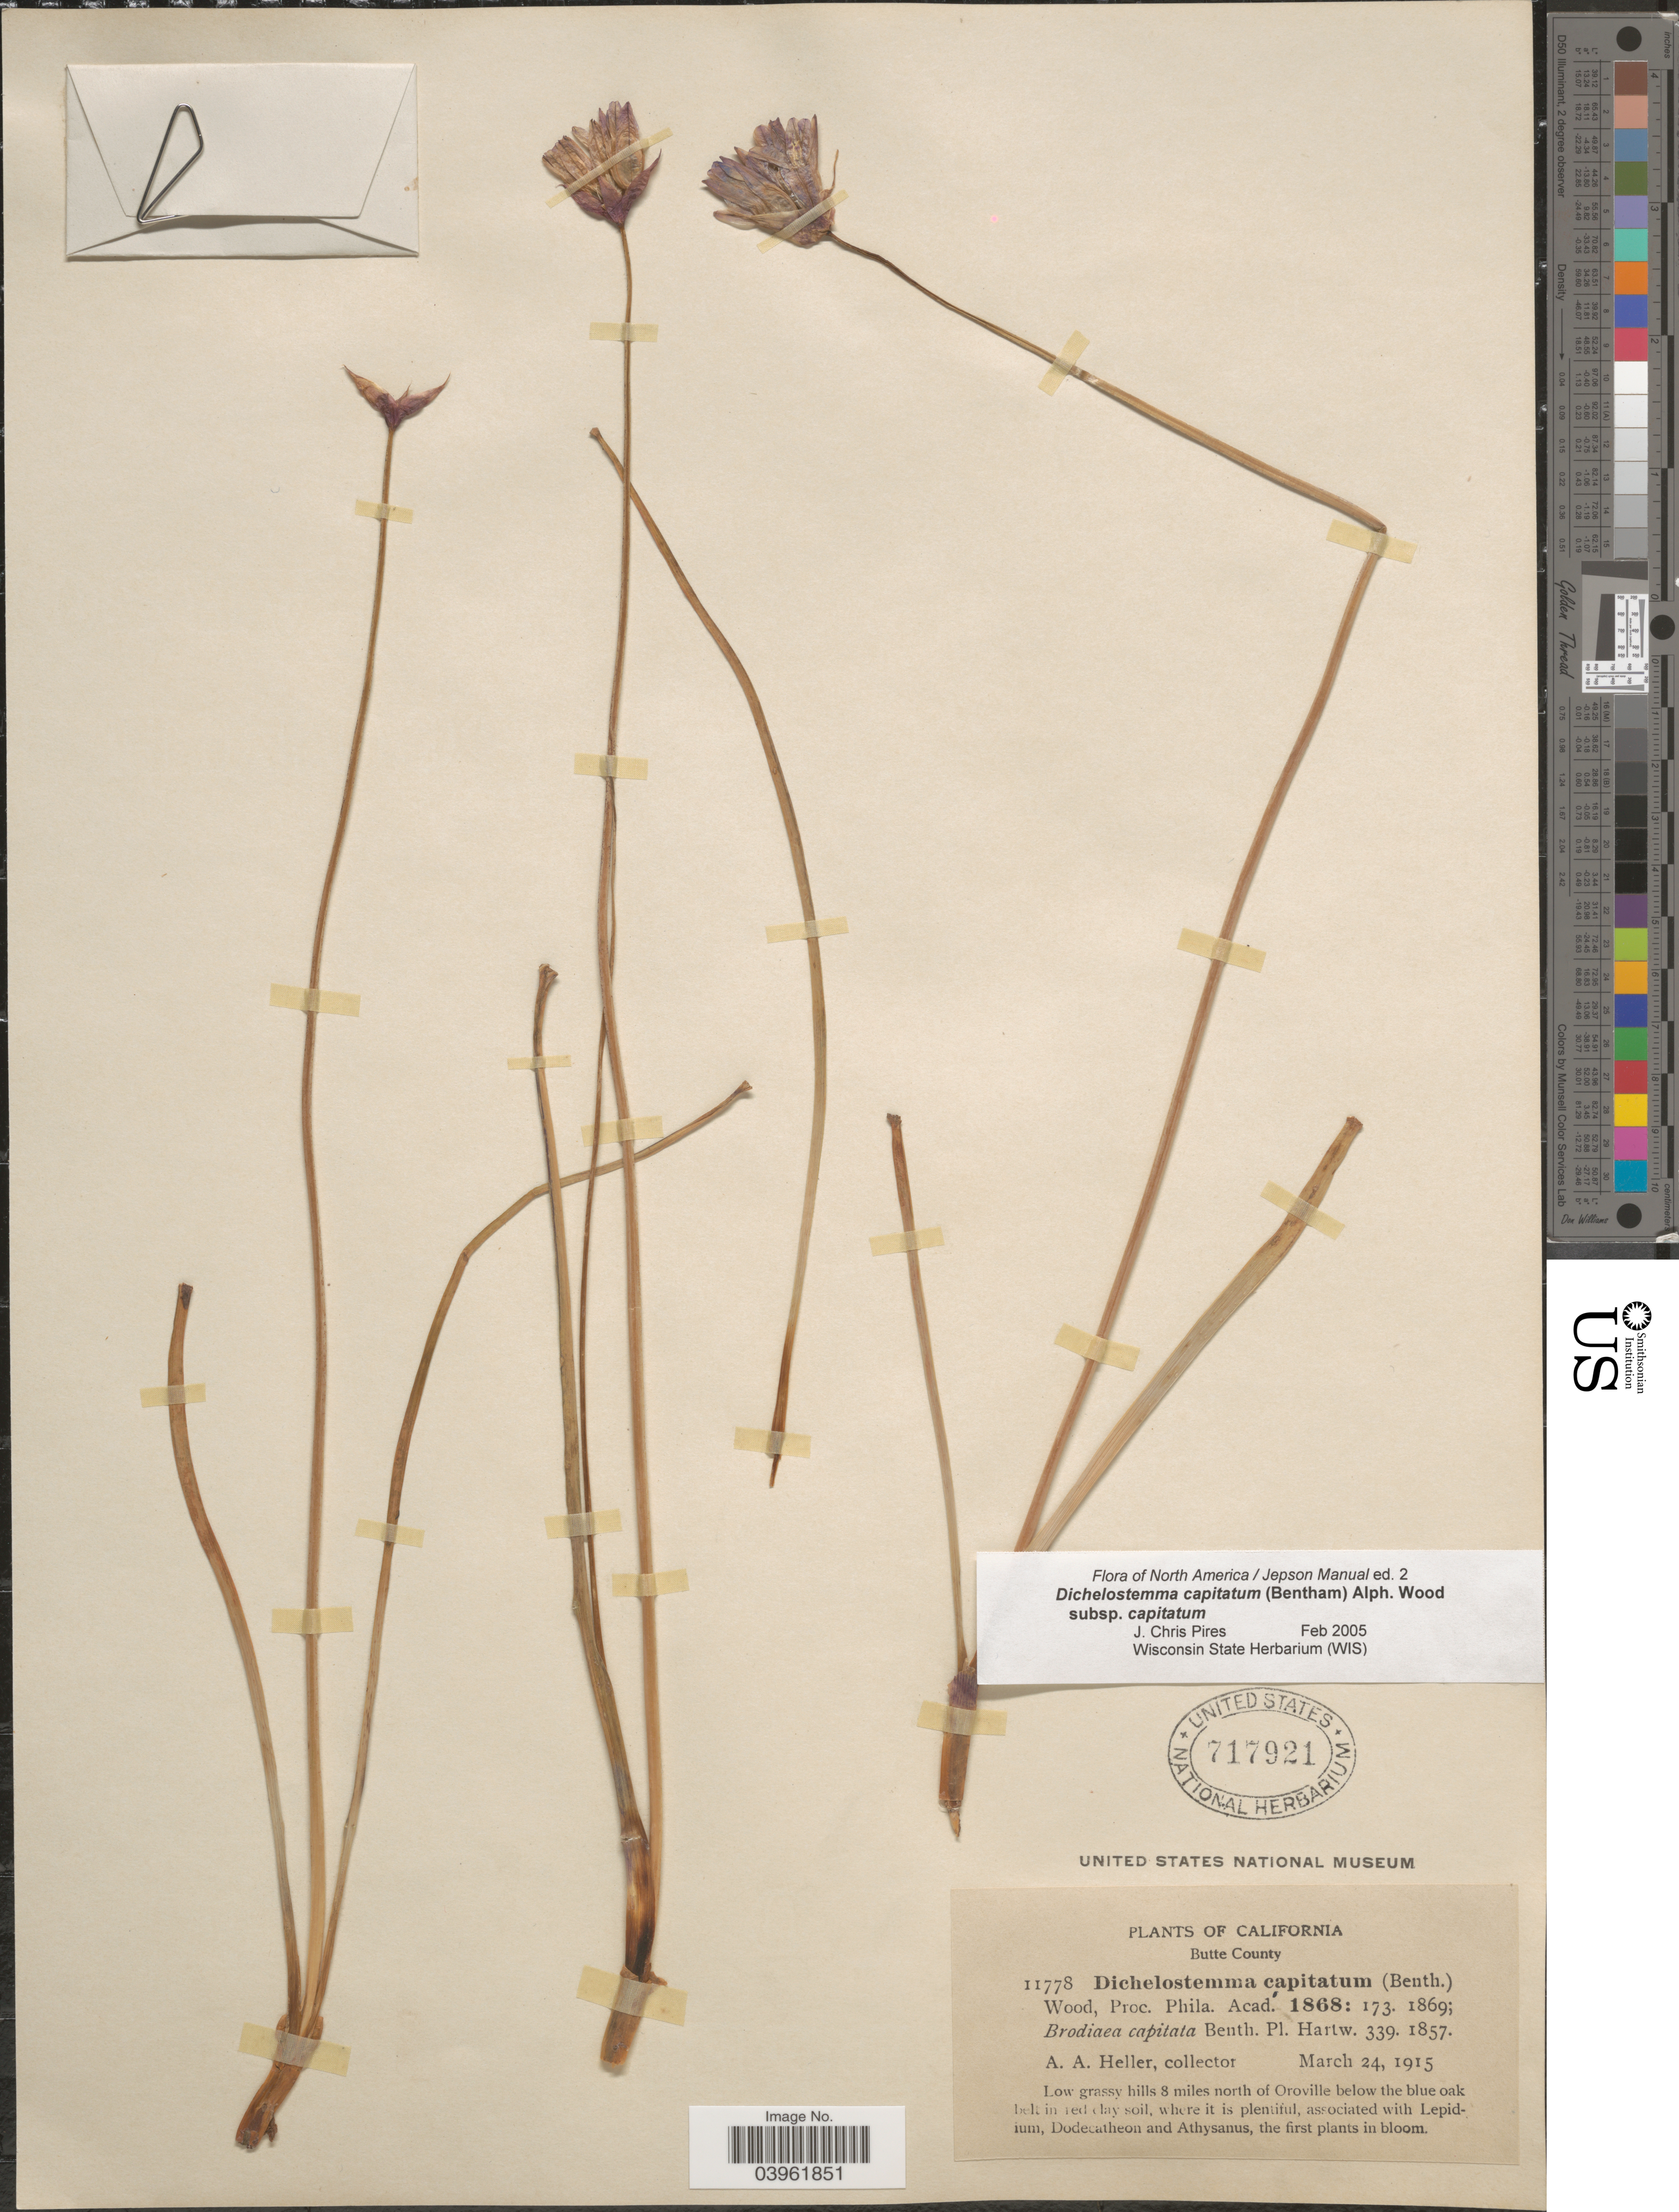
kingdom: Plantae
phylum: Tracheophyta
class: Liliopsida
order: Asparagales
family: Asparagaceae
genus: Dichelostemma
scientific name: Dichelostemma capitatum subsp. capitatum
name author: (Benth.) Alph. Wood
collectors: A. A. Heller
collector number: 11778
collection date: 1915-03-24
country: United States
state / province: California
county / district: Butte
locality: Butte County. Low grassy hills 8 miles north of Oroville below the blue oak belt in red clay soil.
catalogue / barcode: US 717921